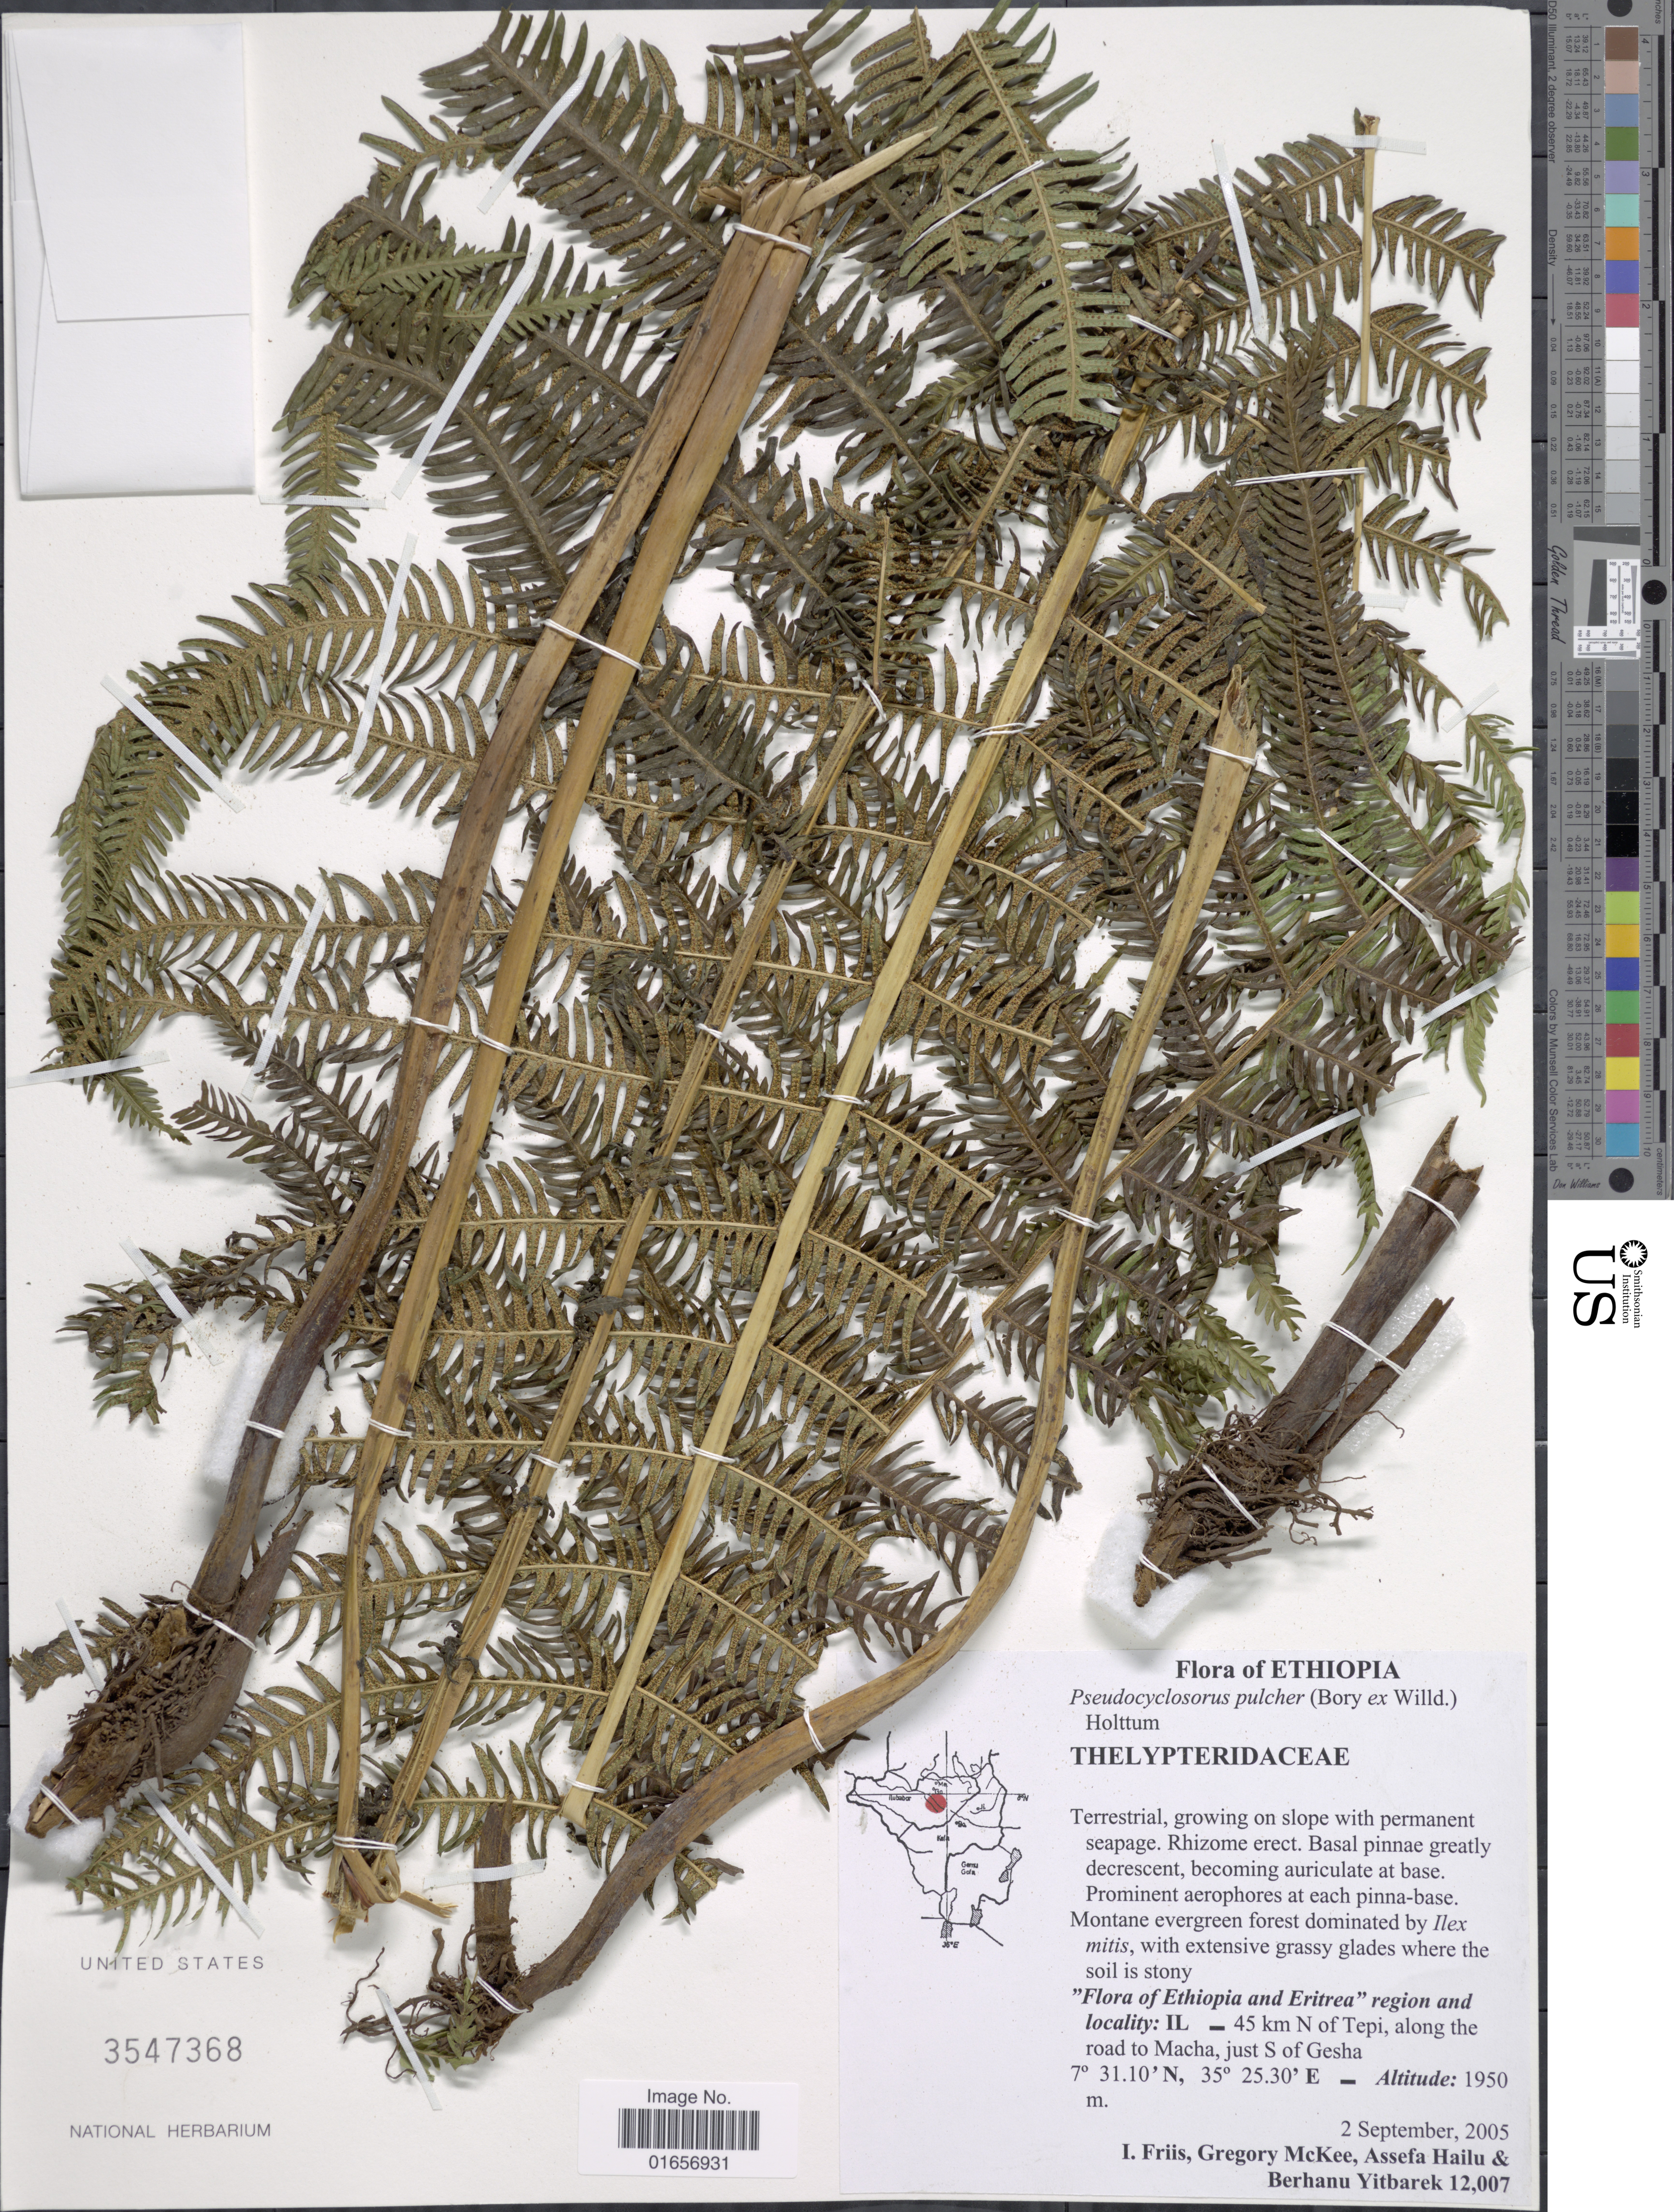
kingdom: Plantae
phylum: Tracheophyta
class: Polypodiopsida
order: Polypodiales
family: Thelypteridaceae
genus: Pseudocyclosorus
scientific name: Pseudocyclosorus pulcher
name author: (Bory ex Willd.) Holttum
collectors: I. Friis, G. S. McKee, A. Hailu & B. Yitbarek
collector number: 12007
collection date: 2005-09-02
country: Ethiopia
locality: IL, 45 km N of Tepi, along the road to Macha, just S of Gesha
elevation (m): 1950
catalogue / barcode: US 3547368